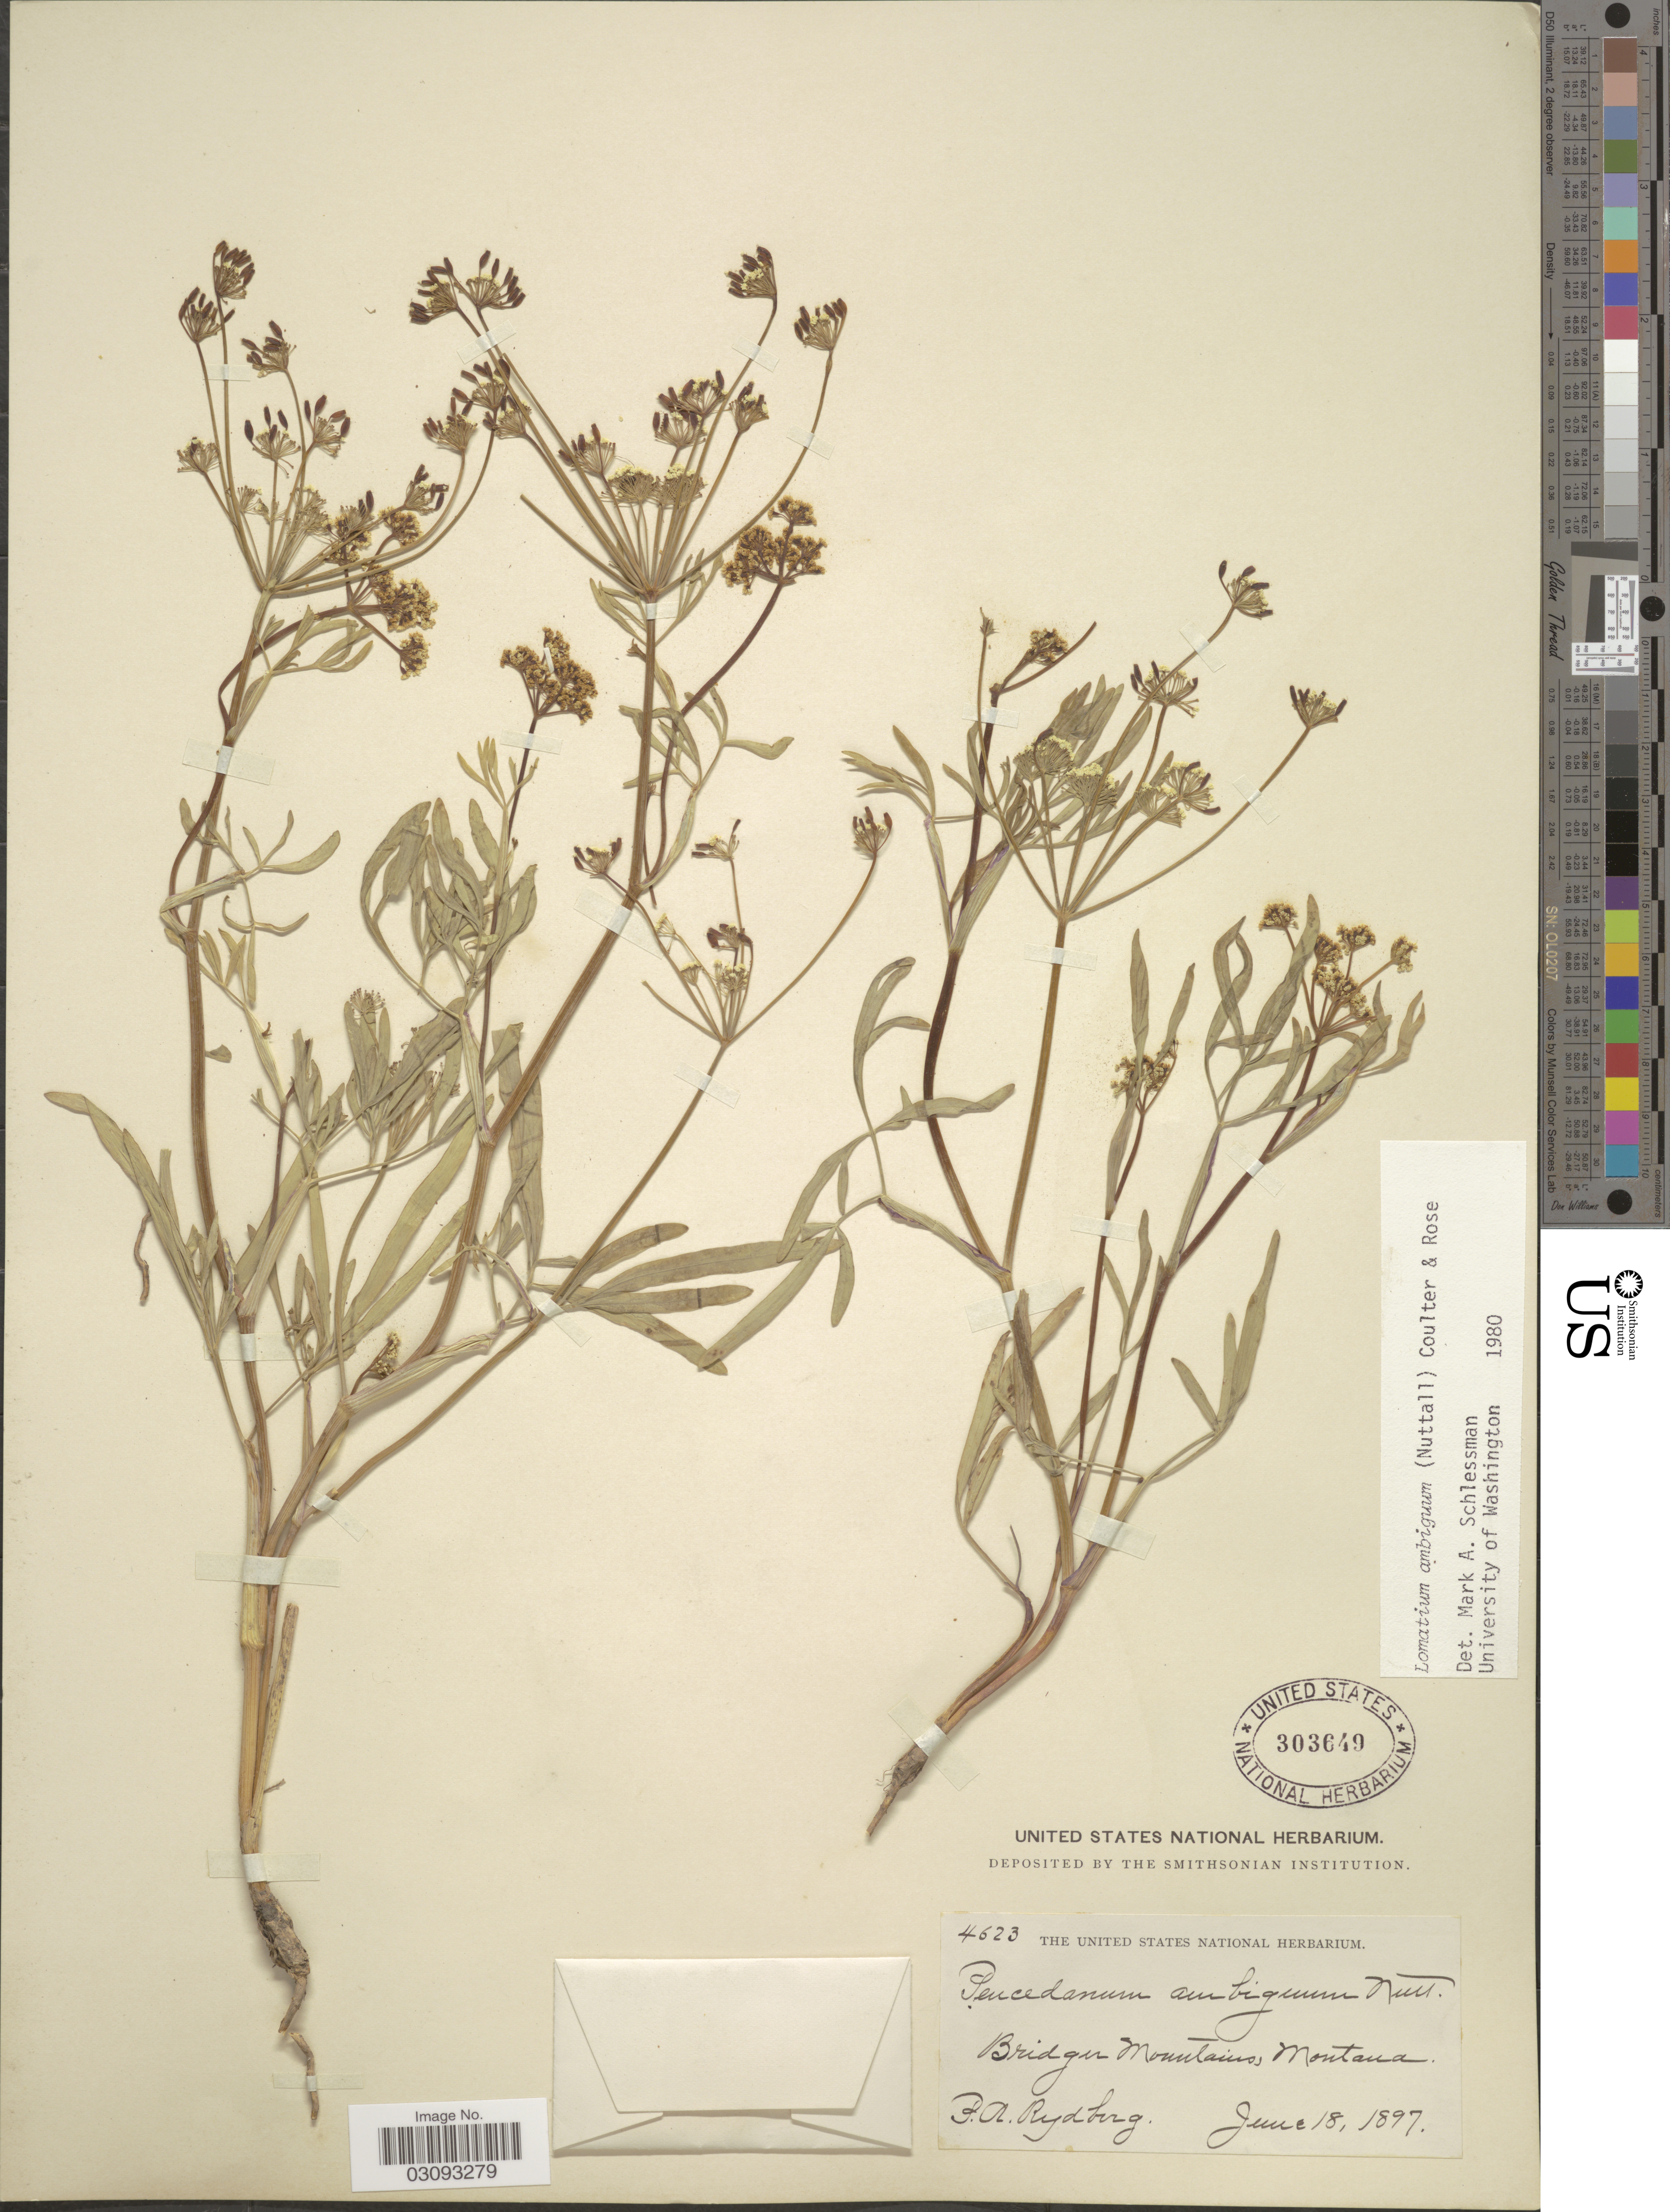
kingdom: Plantae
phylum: Tracheophyta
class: Magnoliopsida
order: Apiales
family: Apiaceae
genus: Lomatium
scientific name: Lomatium ambiguum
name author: (Nutt.) Coult. & Rose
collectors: P. A. Rydberg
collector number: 4623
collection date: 1897-06-18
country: United States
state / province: Montana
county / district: Gallatin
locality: Bridger Mountains.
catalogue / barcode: US 303649